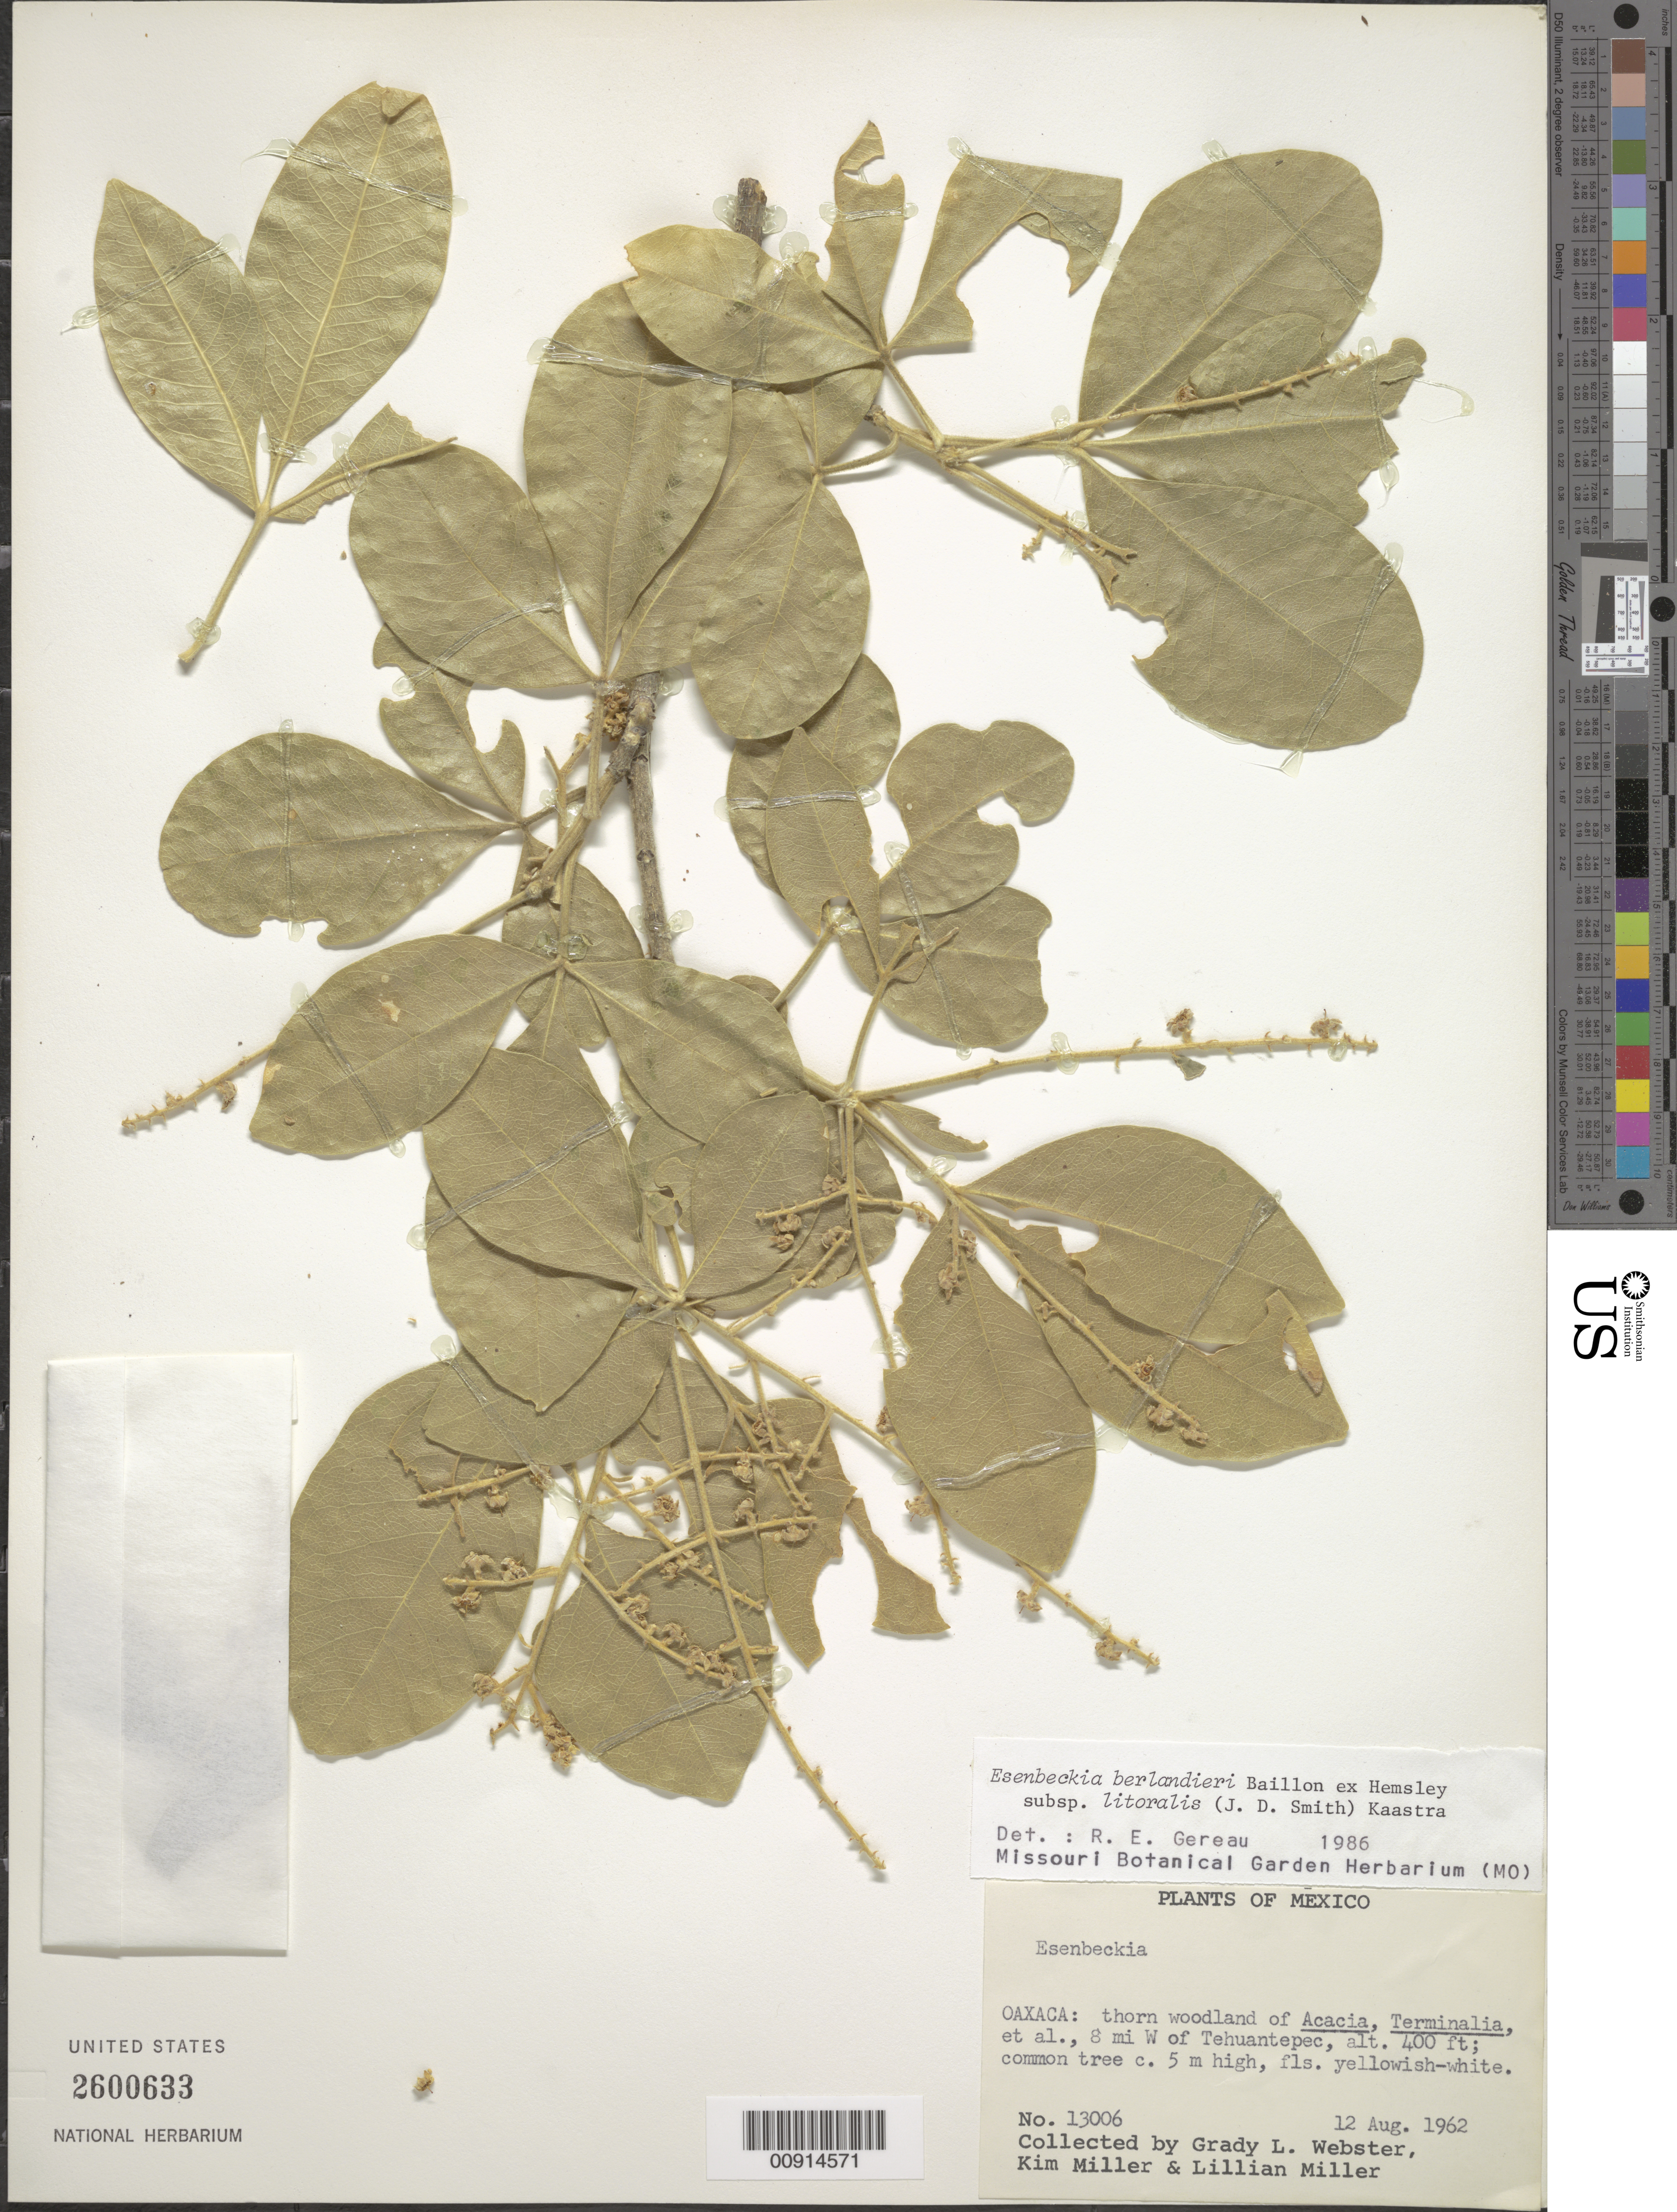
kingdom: Plantae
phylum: Tracheophyta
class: Magnoliopsida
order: Sapindales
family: Rutaceae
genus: Esenbeckia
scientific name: Esenbeckia berlandieri subsp. litoralis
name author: (Donn. Sm.) Kaastra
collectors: G. L. Webster, K. Miller & L. Miller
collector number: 13006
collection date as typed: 12 Aug 1962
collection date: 1962-08-12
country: Mexico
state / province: Oaxaca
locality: Oaxaca: 8 mi. W of Tehuantepec.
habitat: Thorn woodland of Acacia, Terminalia et al.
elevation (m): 122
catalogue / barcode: US 2600633